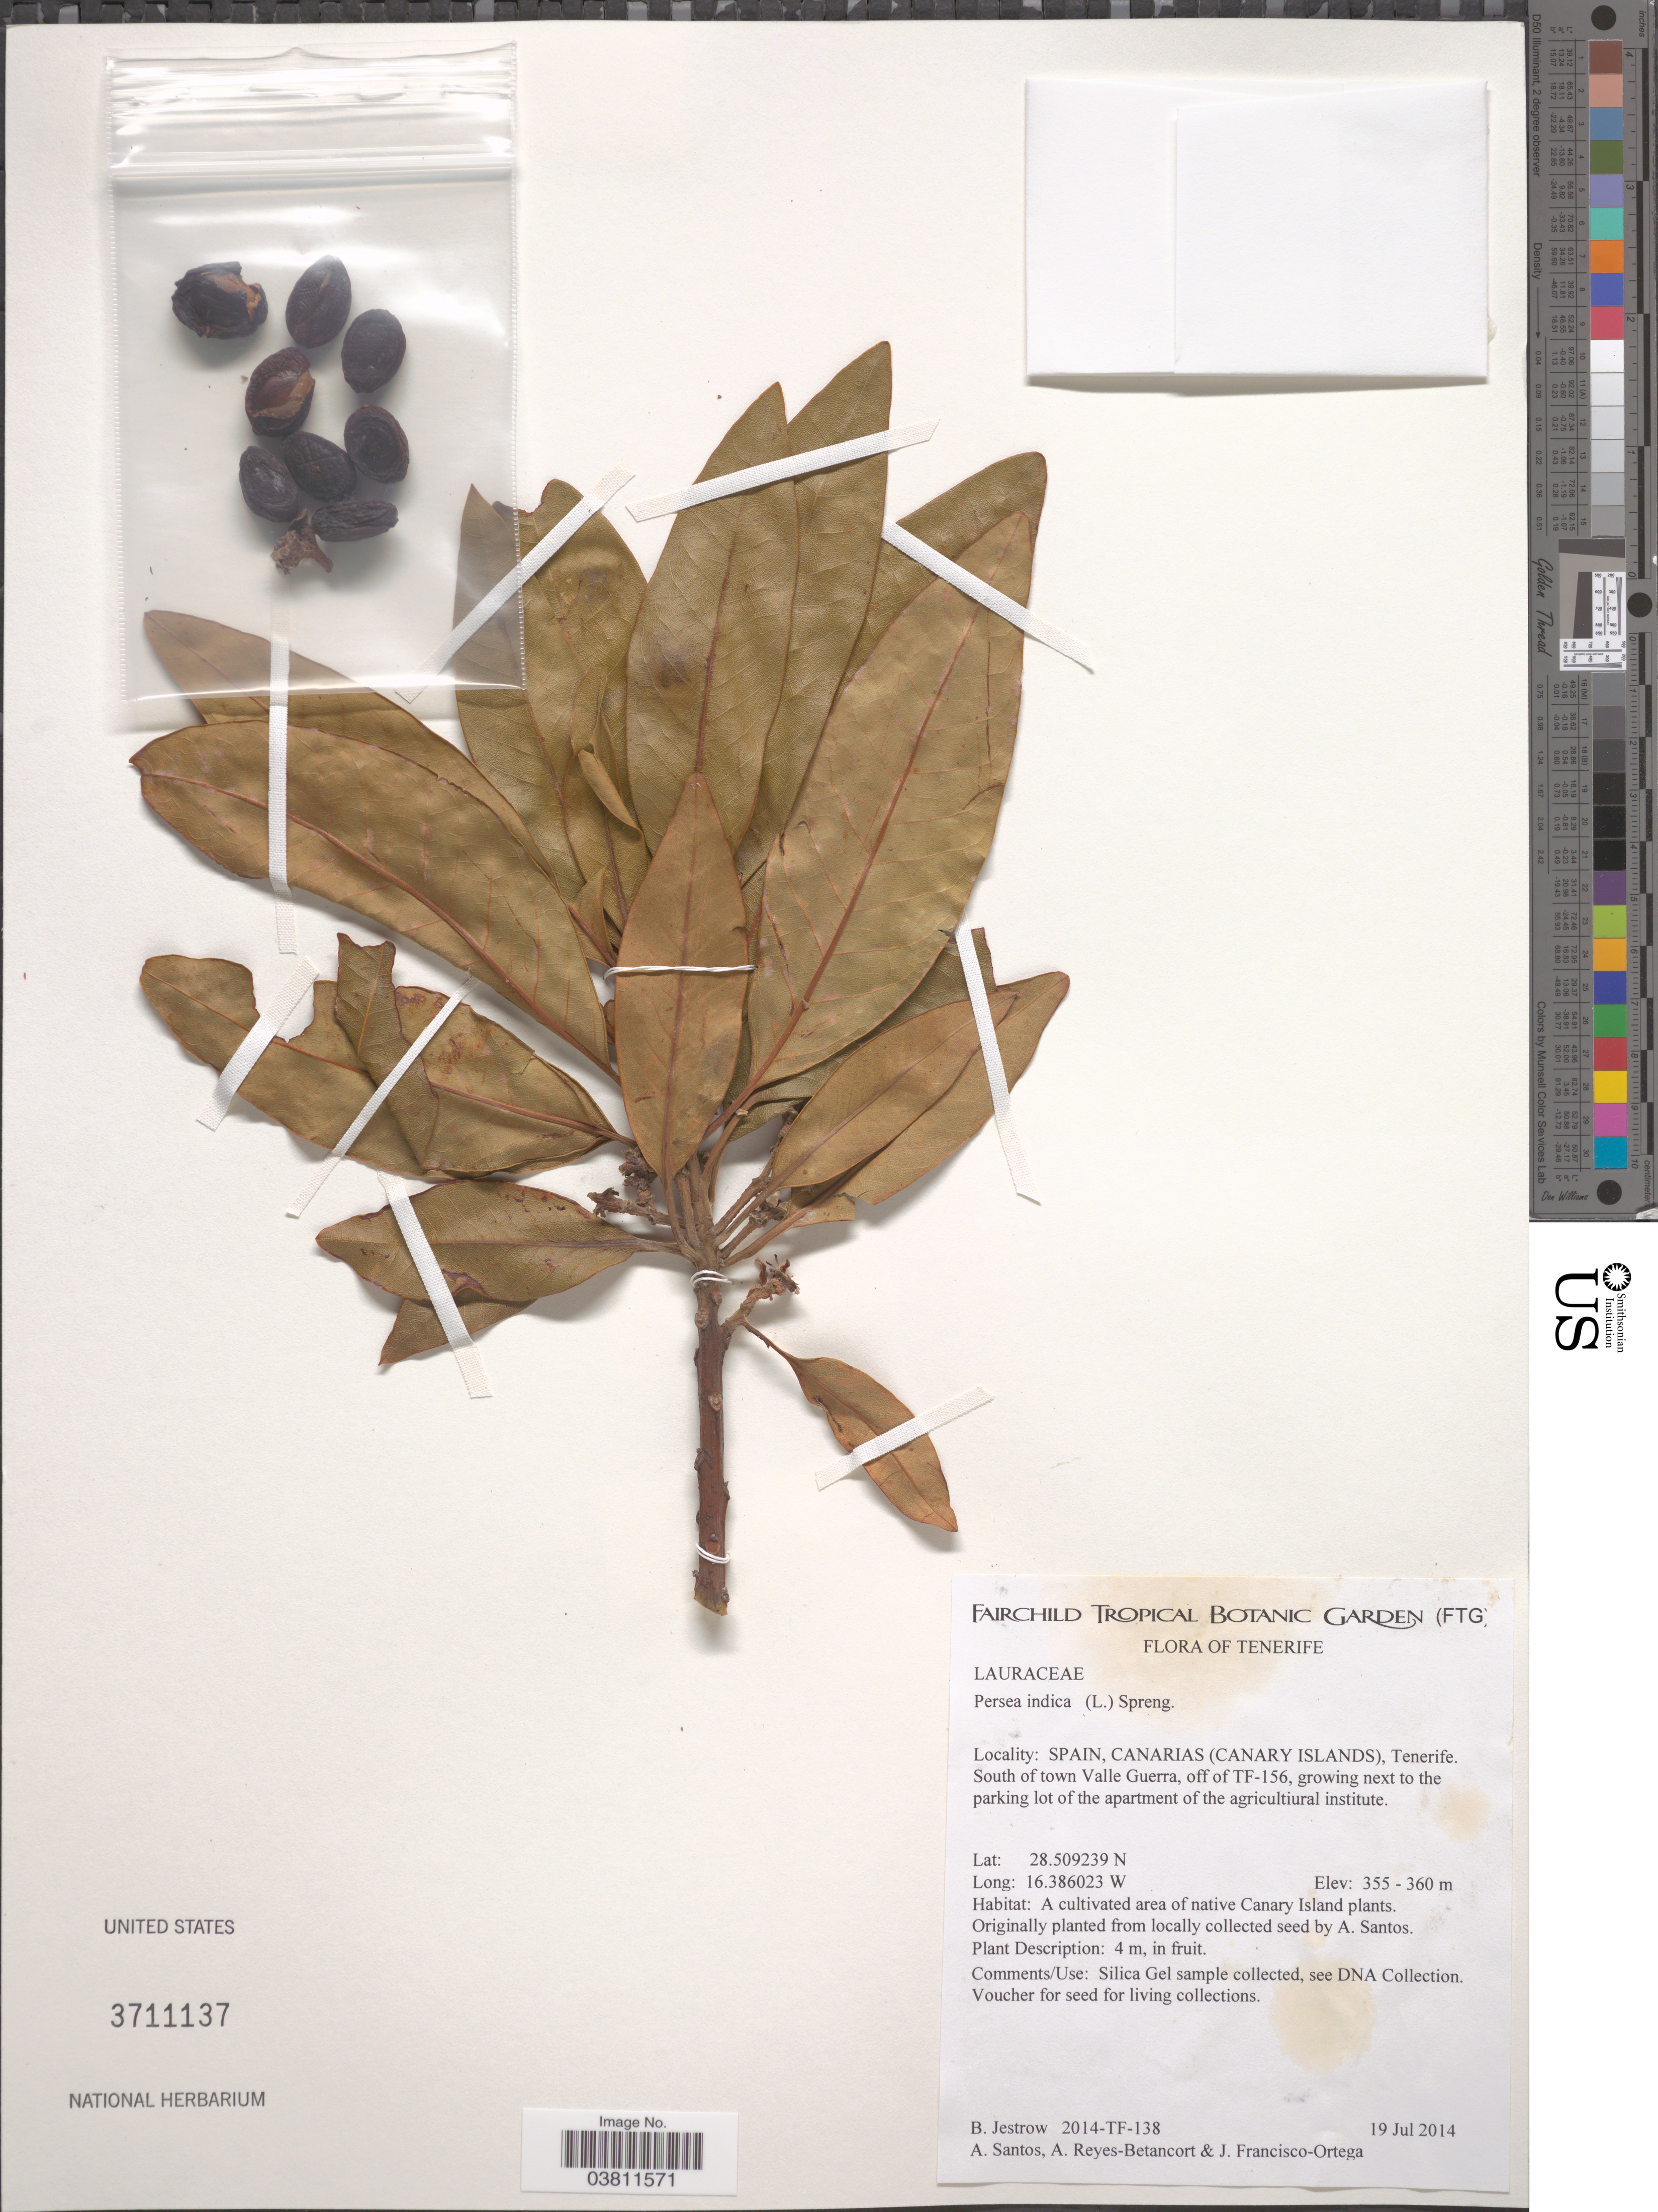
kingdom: Plantae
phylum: Tracheophyta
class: Magnoliopsida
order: Laurales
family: Lauraceae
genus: Persea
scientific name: Persea indica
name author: Spreng.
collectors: B. Jestrow, A. Santos, A. Reyes-Betancort & J. Francisco-Ortego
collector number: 2014-TF-138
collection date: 2014-07-19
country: Spain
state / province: Canarias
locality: (Canary Islands), Tenerife. South of town Valle Guerra, off of TF-156, next to the parking lot of the apartment of the agricultiural institute. A cultivated area of native Canary Island.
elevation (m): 335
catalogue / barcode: US 3711137